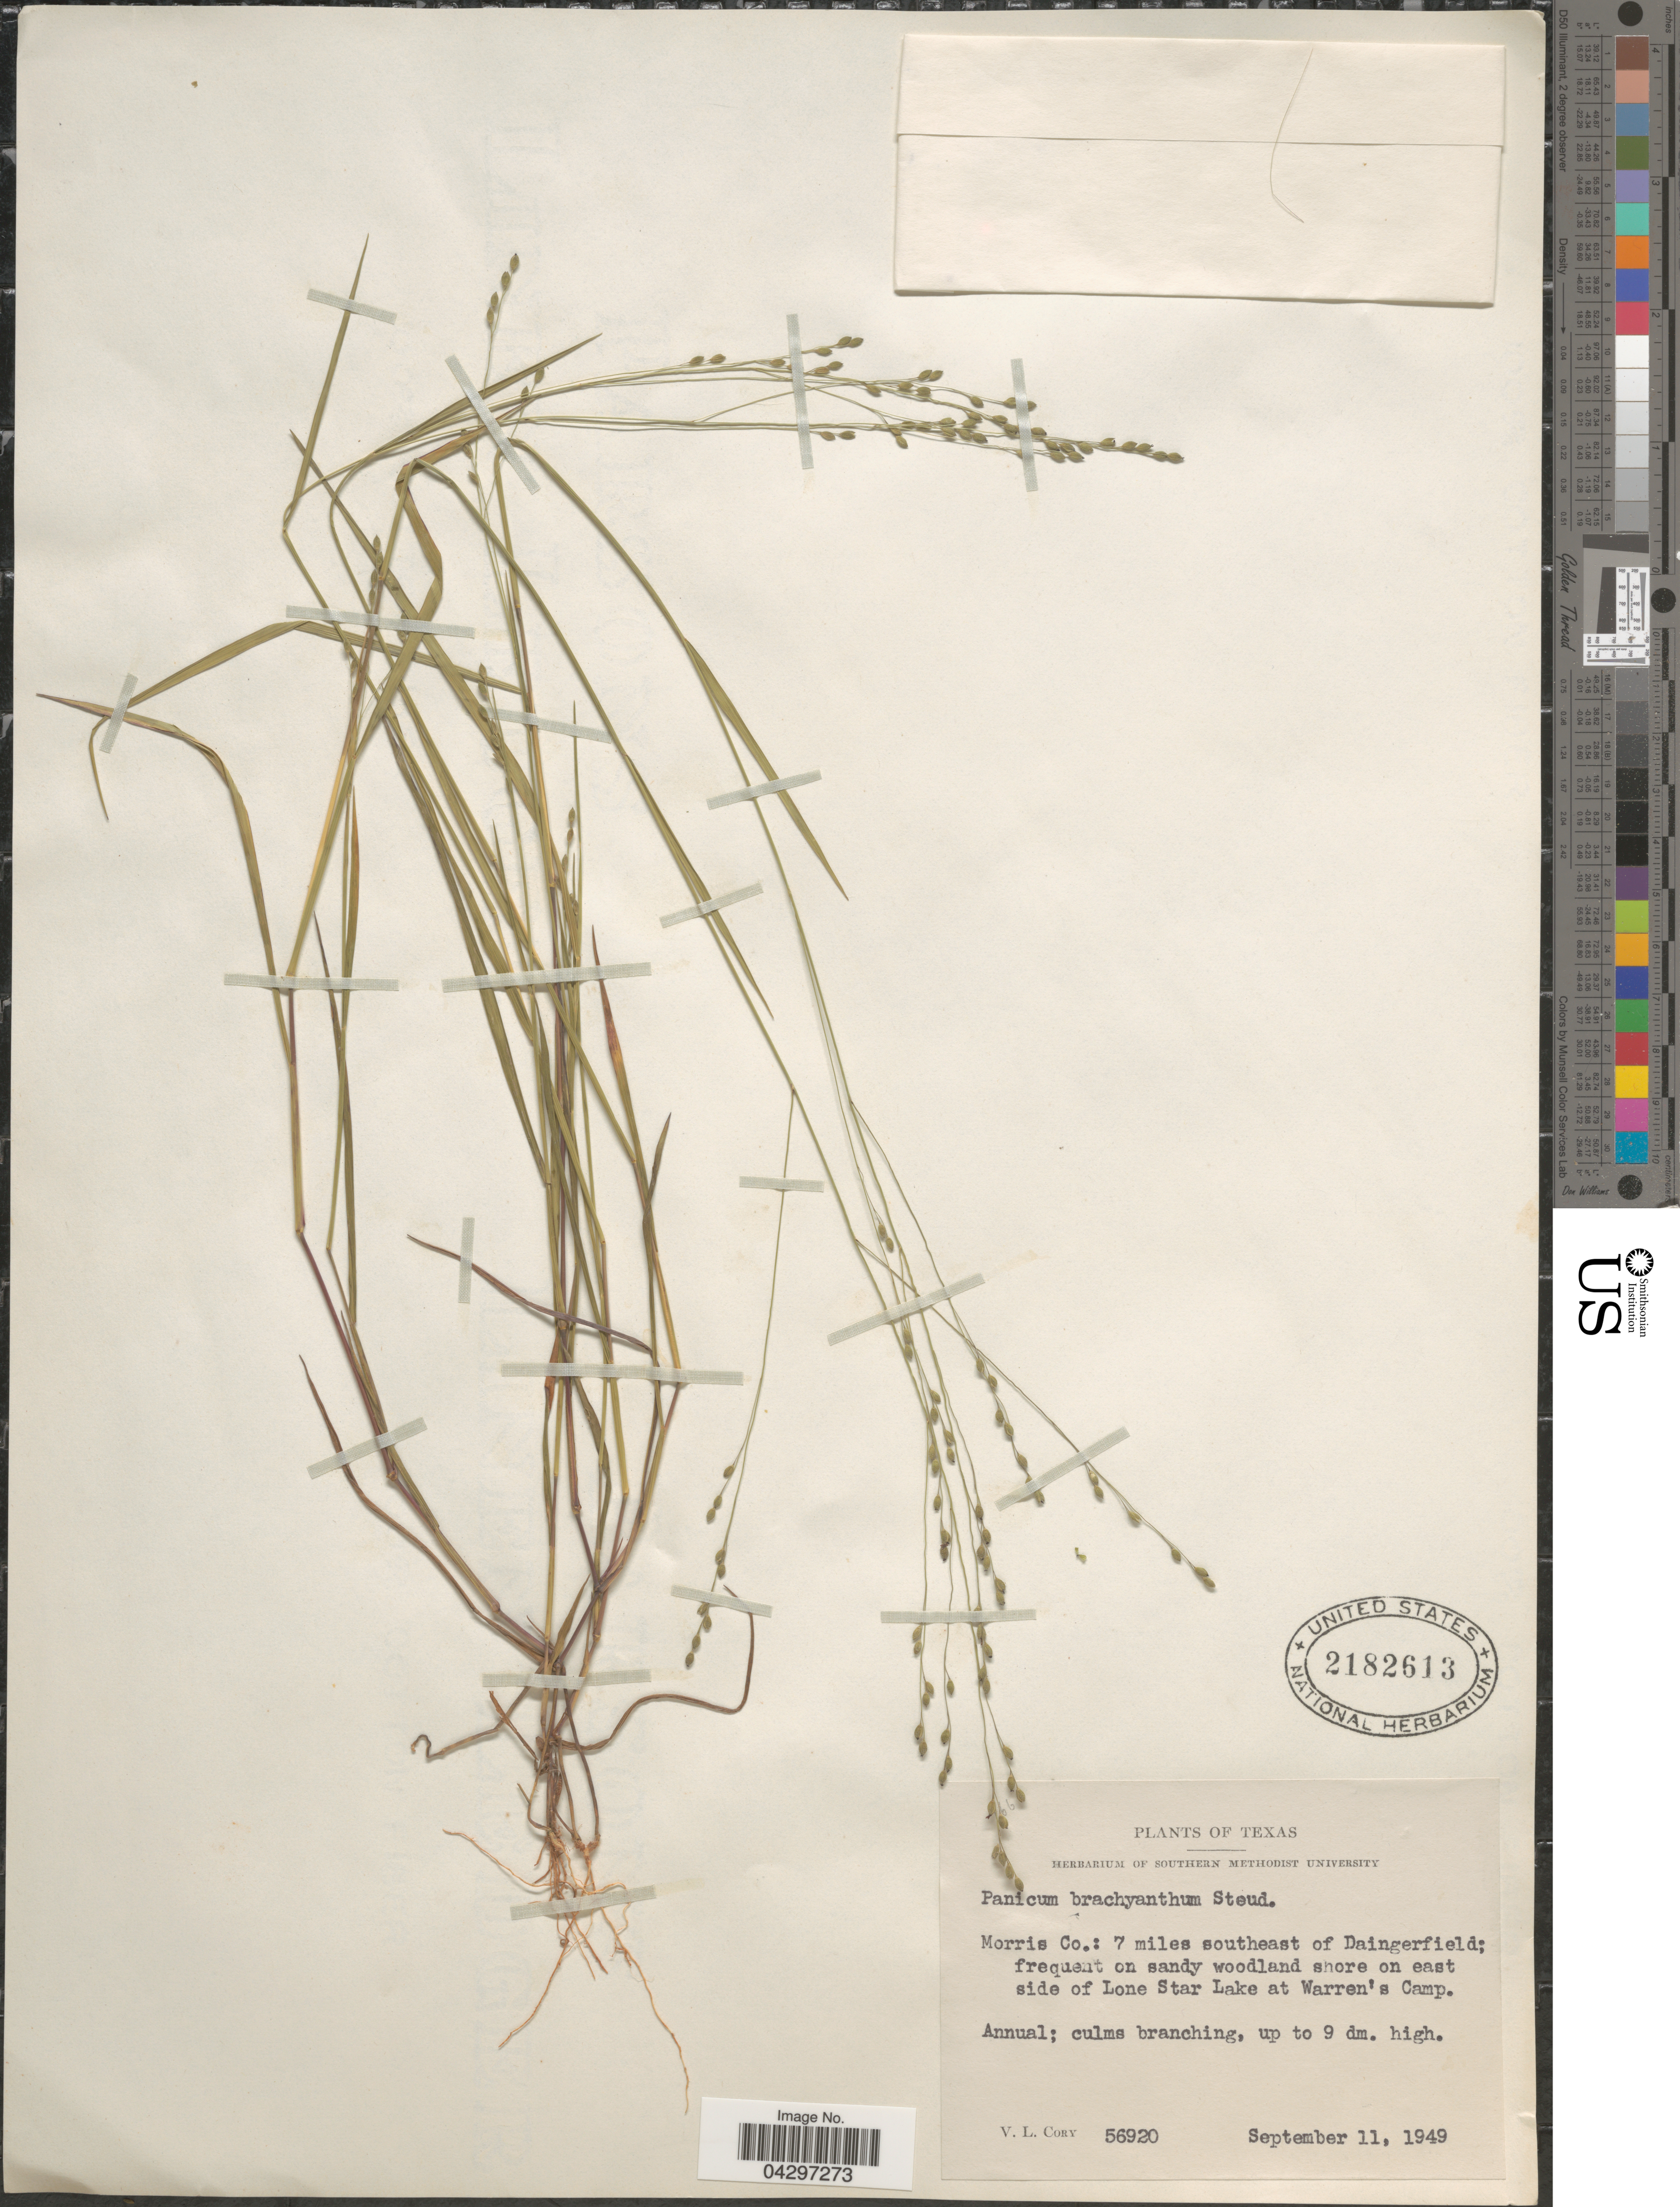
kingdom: Plantae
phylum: Tracheophyta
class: Liliopsida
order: Poales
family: Poaceae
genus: Panicum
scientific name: Panicum brachyanthum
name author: Steud.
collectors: V. Cory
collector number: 56920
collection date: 1949-09-11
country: United States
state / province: Texas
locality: Morris Co.: 7 miles southeast of Daingerfield; frequent on sandy woodland shore on east side of Lone Star Lake at Warren's Camp.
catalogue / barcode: US 2182613